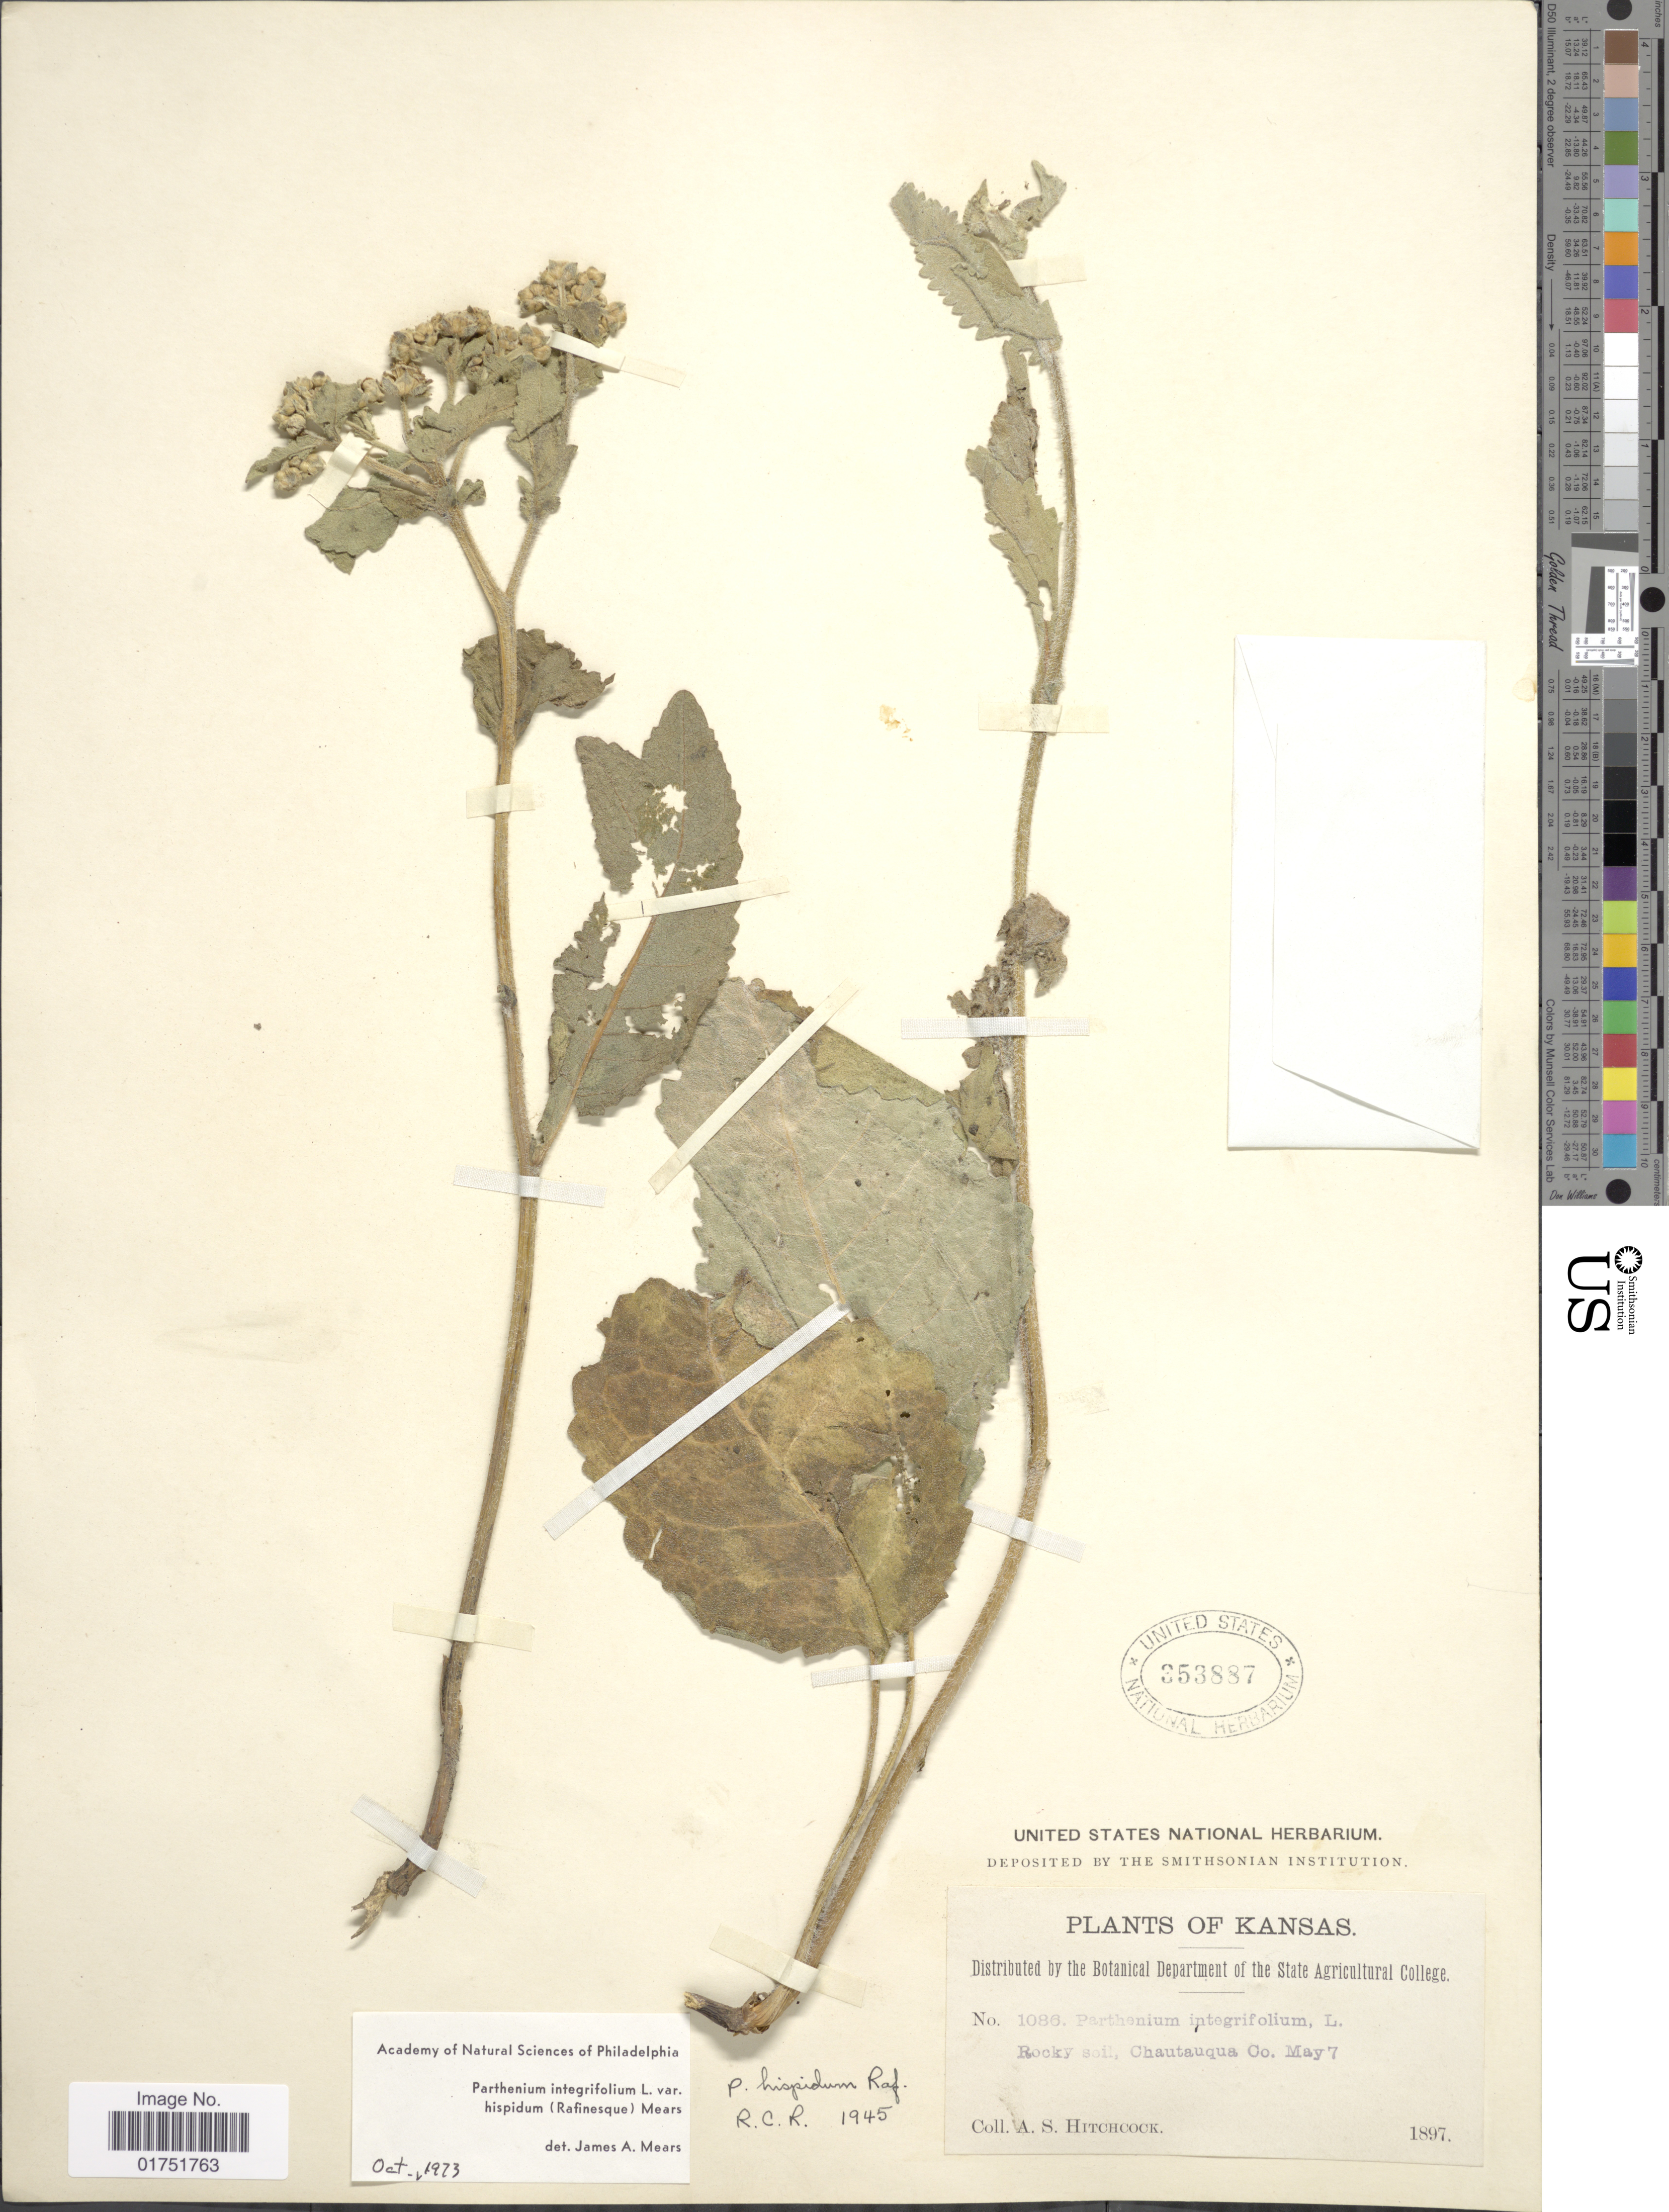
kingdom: Plantae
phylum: Tracheophyta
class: Magnoliopsida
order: Asterales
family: Asteraceae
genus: Parthenium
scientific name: Parthenium hispidum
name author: Raf.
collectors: A. S. Hitchcock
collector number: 1086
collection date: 1897-05-07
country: United States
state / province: Kansas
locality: Chautauqua Co.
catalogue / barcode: US 353887